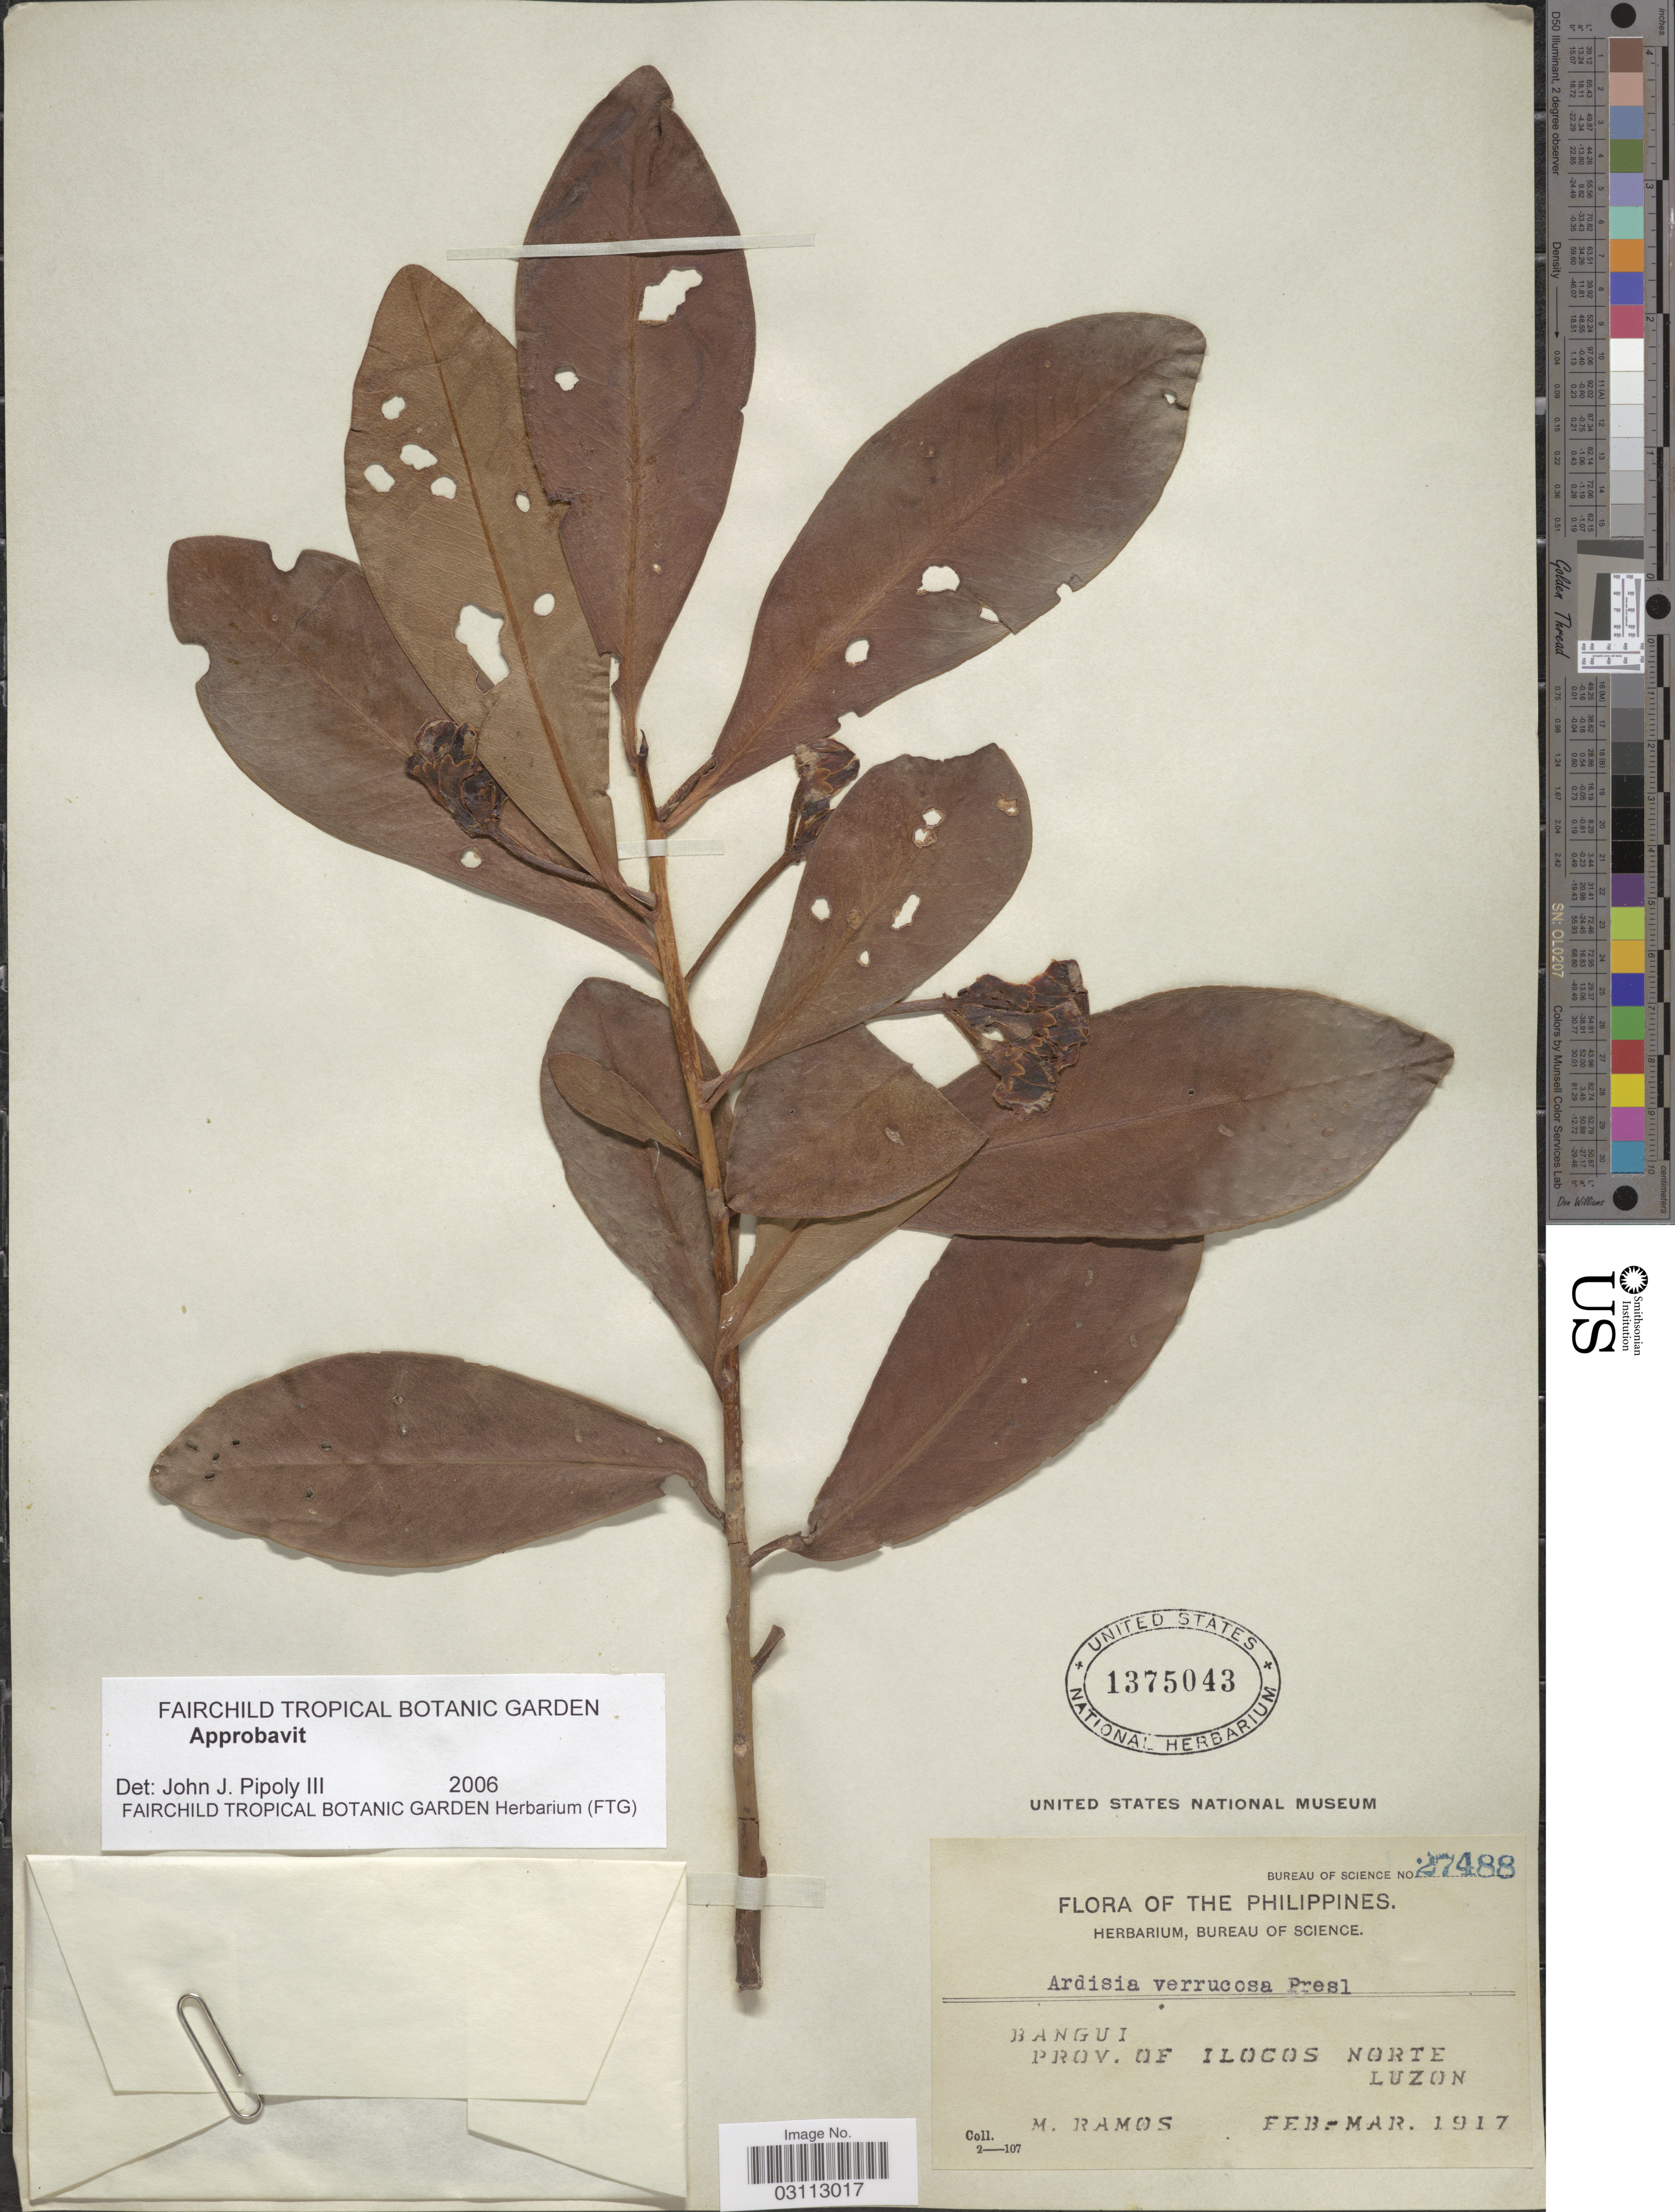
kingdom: Plantae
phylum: Tracheophyta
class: Magnoliopsida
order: Ericales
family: Primulaceae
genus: Ardisia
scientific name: Ardisia verrucosa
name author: C. Presl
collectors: M. Ramos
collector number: Bureau of Science 27488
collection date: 1917-02/1917-03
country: Philippines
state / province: Ilocos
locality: Bangui. Prov. of Ilocos Norte. Luzon.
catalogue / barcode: US 1375043